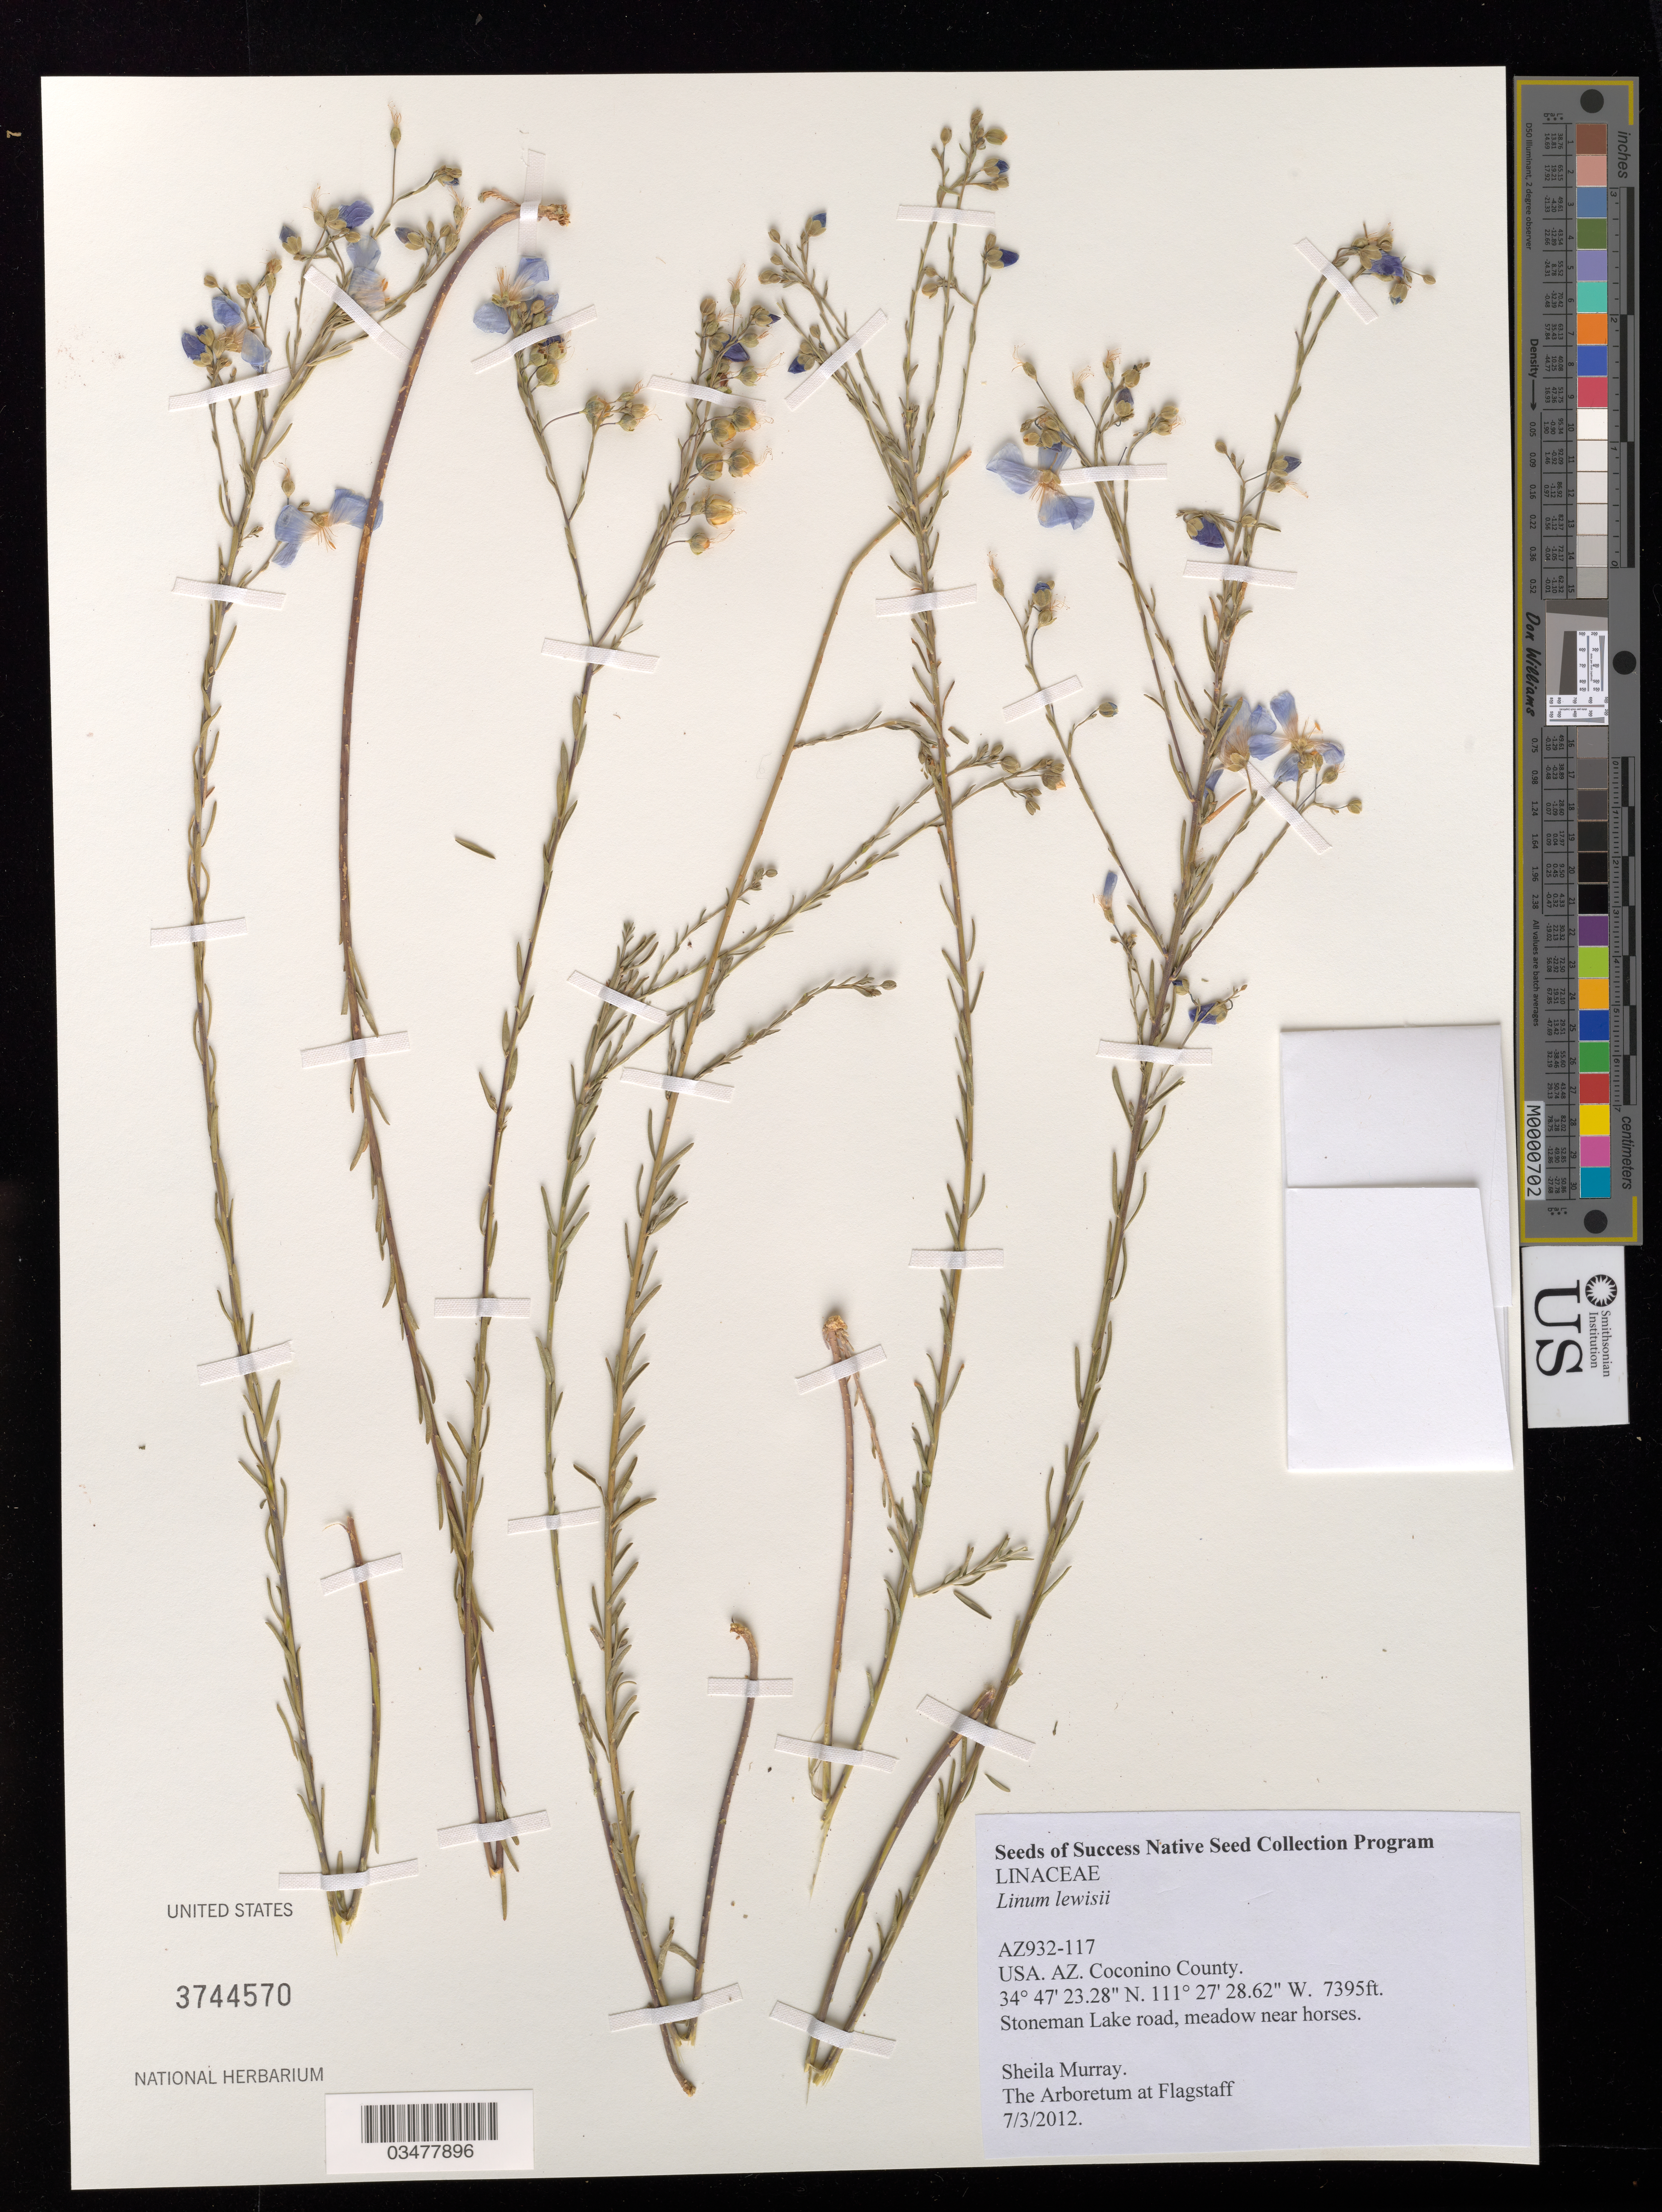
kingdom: Plantae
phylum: Tracheophyta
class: Magnoliopsida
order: Malpighiales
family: Linaceae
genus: Linum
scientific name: Linum lewisii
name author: Pursh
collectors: S. Murray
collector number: AZ932-117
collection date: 2012-07-03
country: United States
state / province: Arizona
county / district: Coconino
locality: Stoneman Lake road, meadow near horses.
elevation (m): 2254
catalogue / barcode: US 3744570